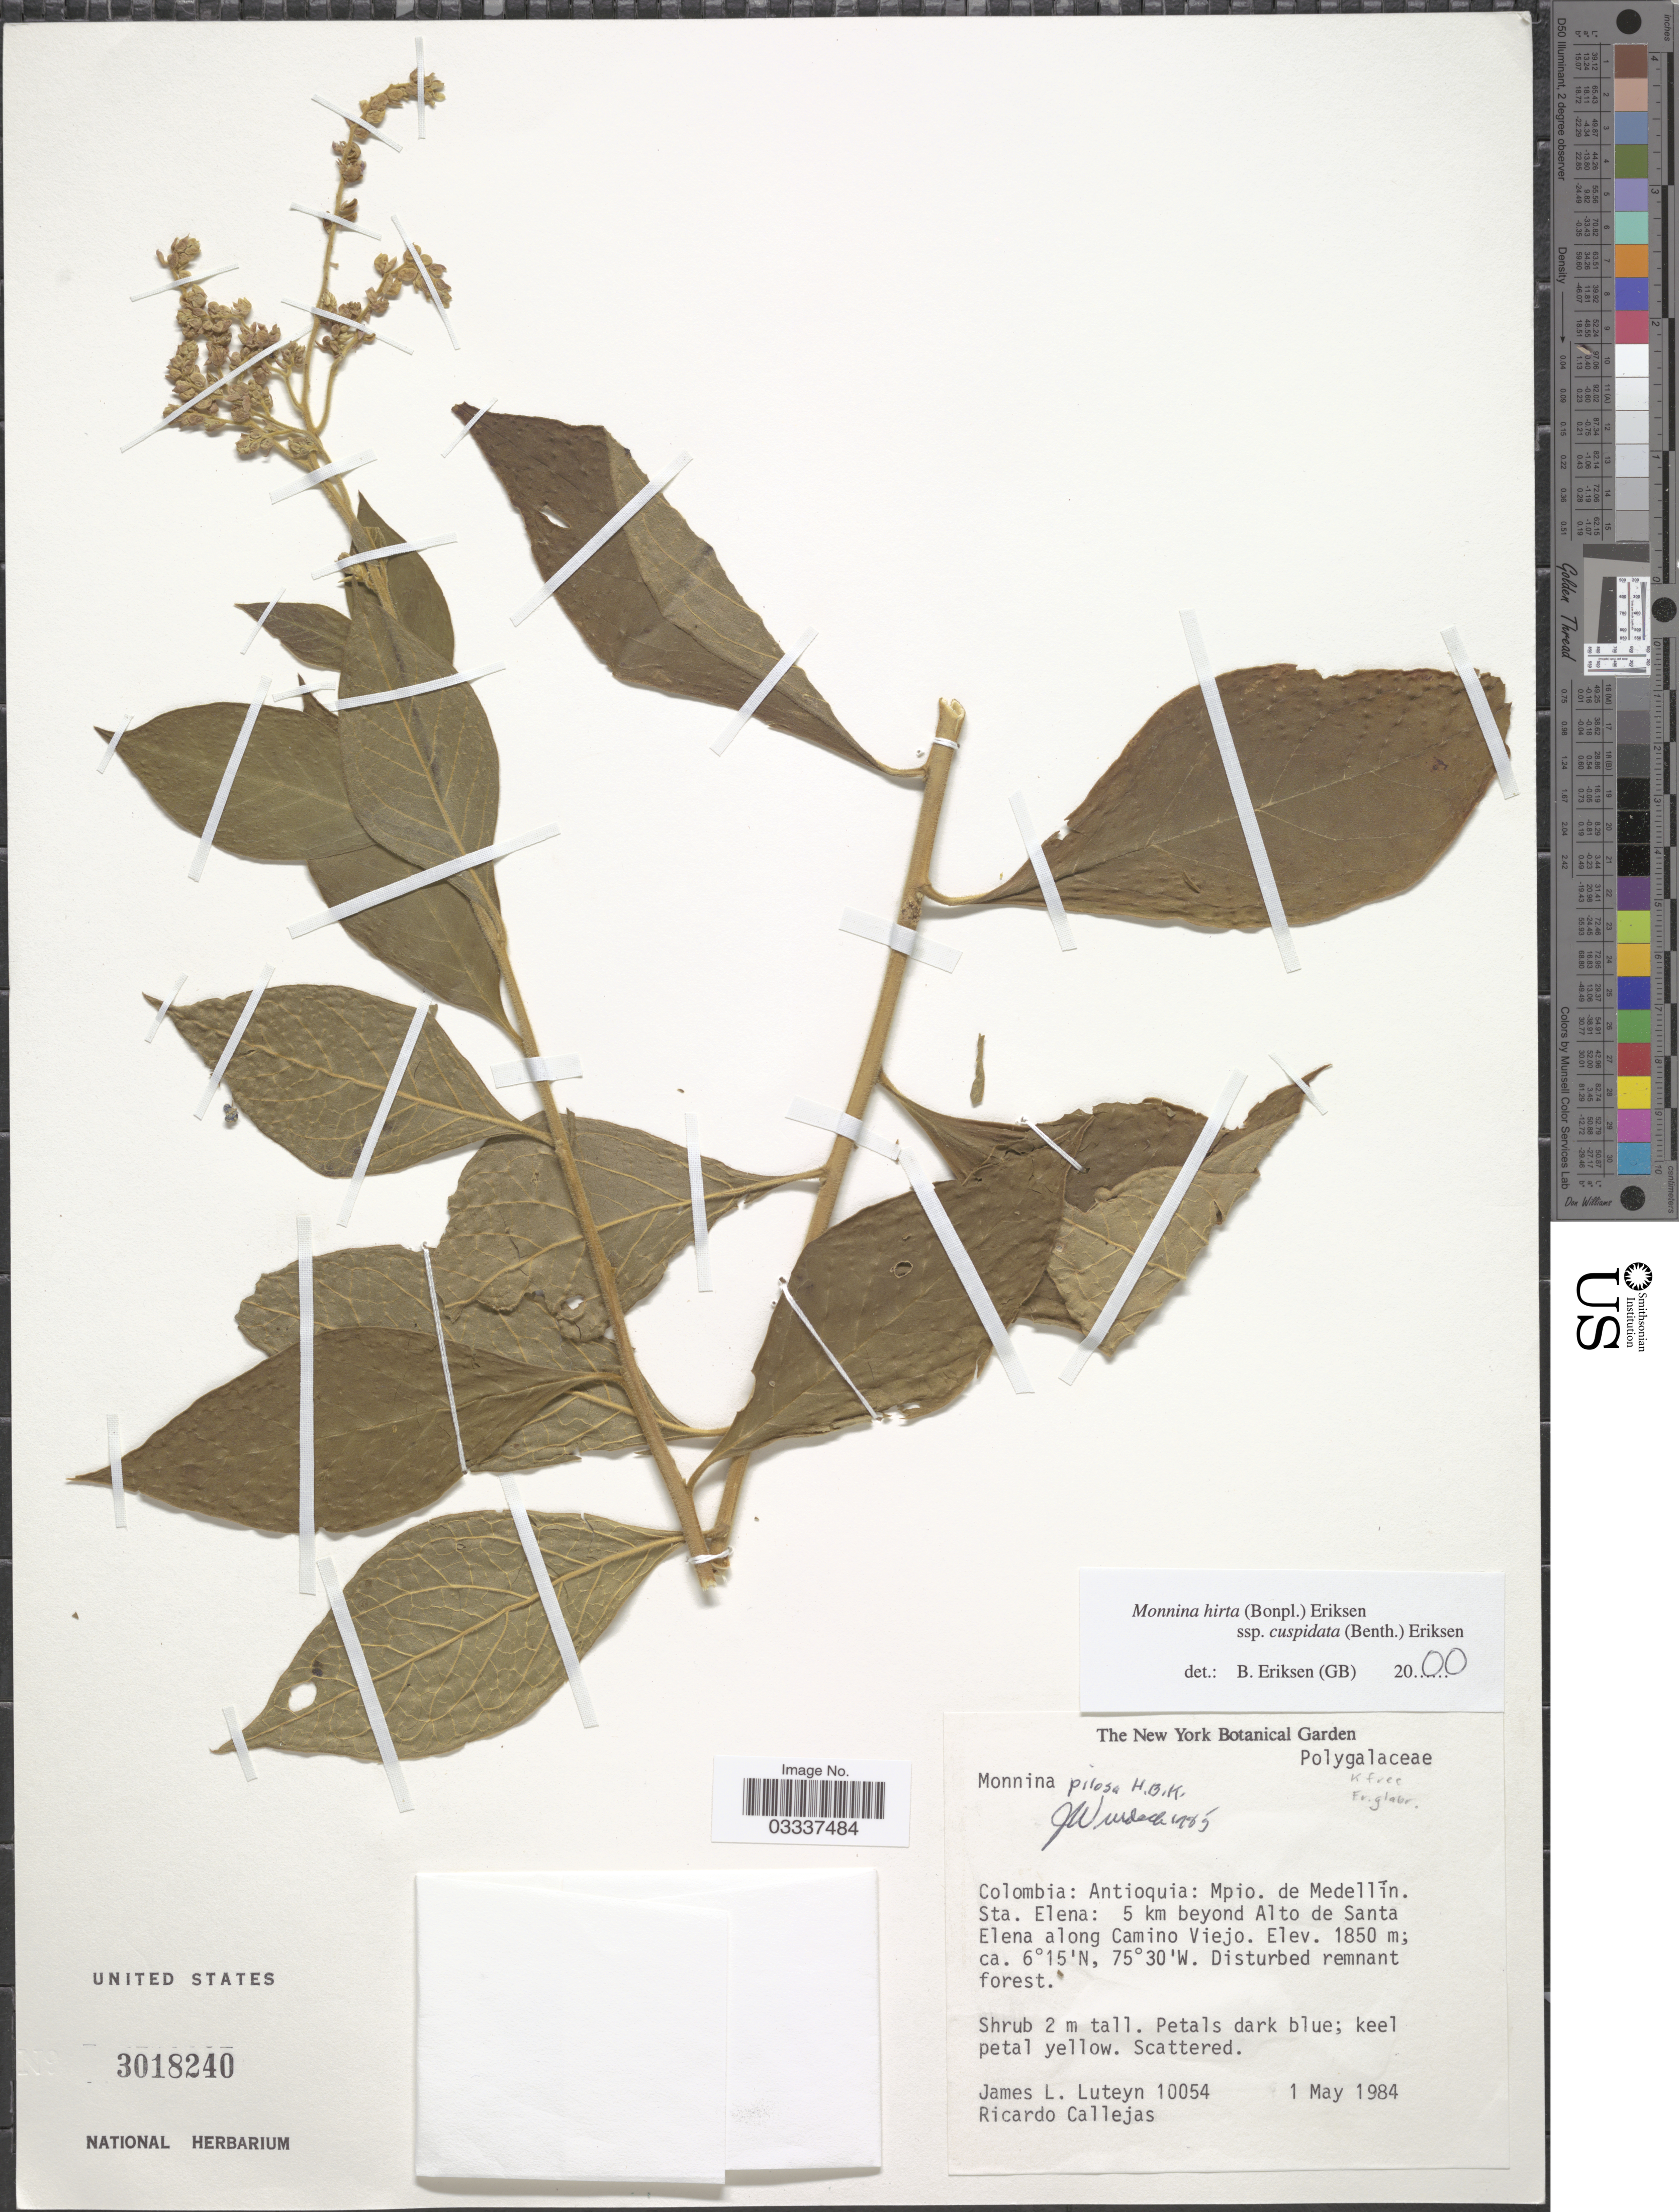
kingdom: Plantae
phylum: Tracheophyta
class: Magnoliopsida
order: Fabales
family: Polygalaceae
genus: Monnina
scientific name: Monnina hirta subsp. cuspidata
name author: (Benth.) B. Eriksen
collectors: J. Luteyn & R. Callejas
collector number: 10054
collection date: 1984-05-01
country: Colombia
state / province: Antioquia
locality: Mpio. de Medellín. Sta. Elena: 5 km beyond Alto de Santa Elena along Camino Viejo.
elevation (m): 1850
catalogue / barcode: US 3018240